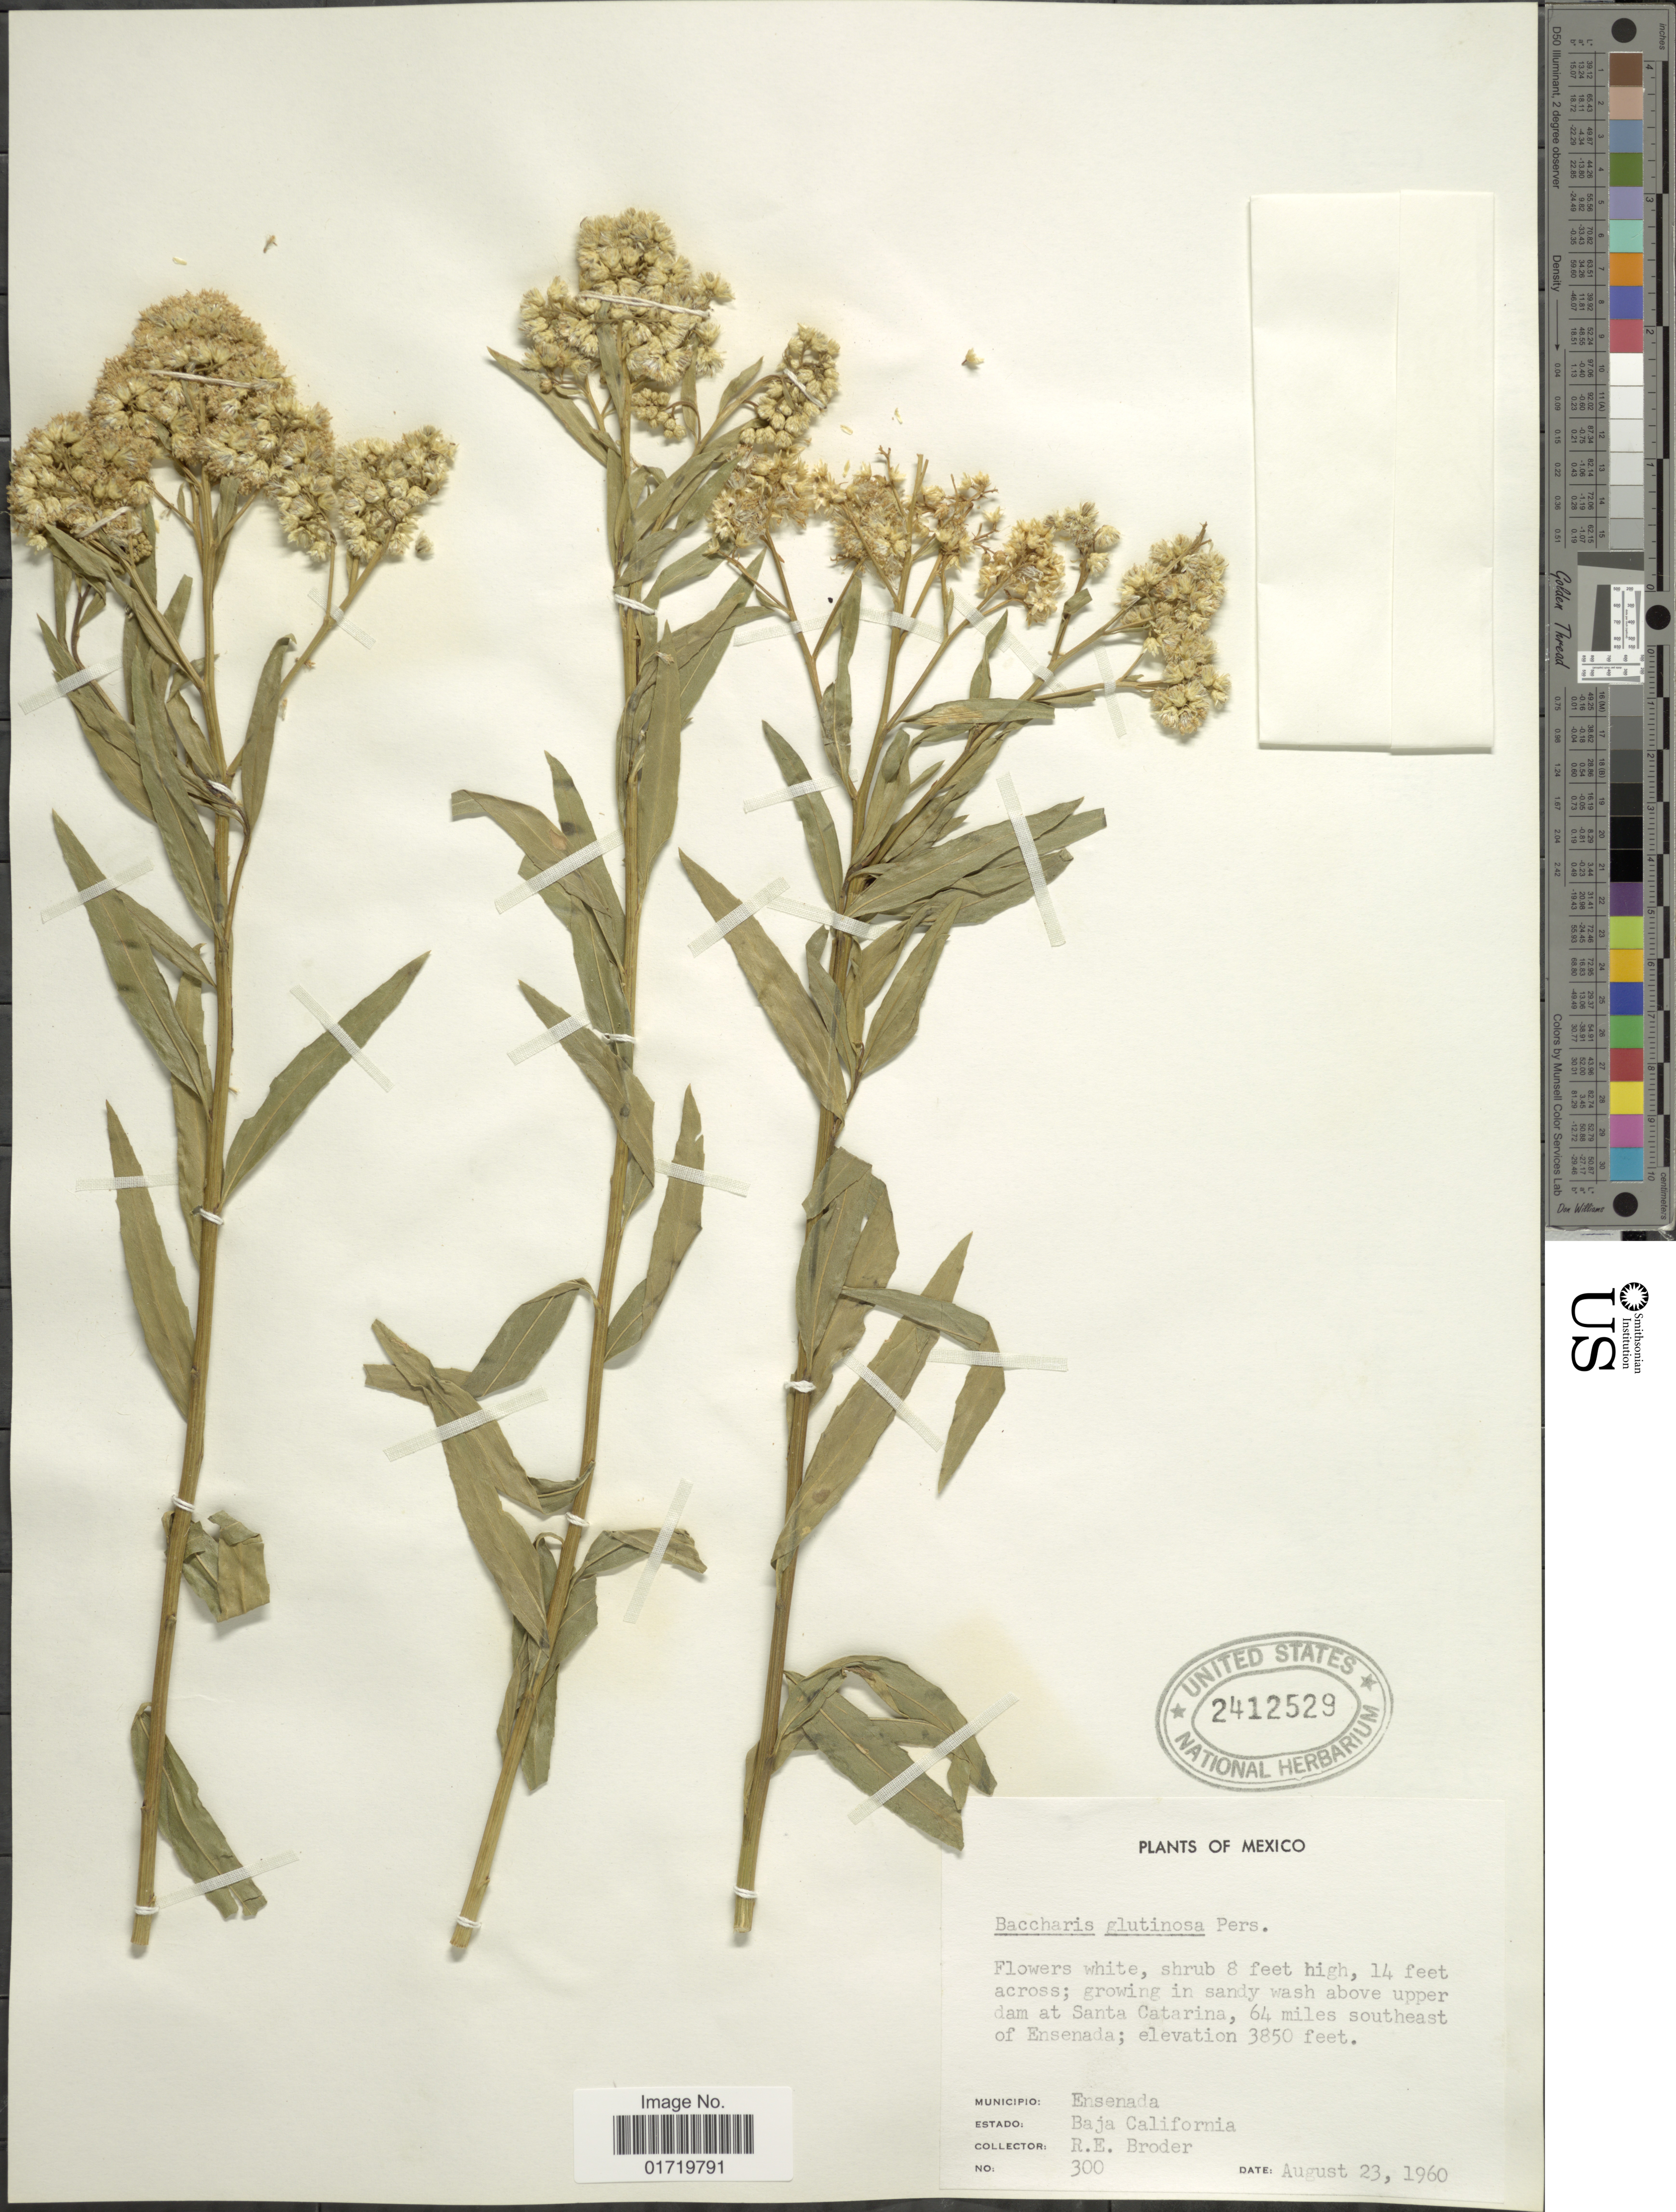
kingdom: Plantae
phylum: Tracheophyta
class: Magnoliopsida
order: Asterales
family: Asteraceae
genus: Baccharis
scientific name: Baccharis salicifolia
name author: (Ruiz & Pav.) Pers.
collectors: R. Broder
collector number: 300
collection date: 1960-08-23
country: Mexico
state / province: Baja California Norte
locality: Growing in sandy wash above upper dam at Santa Catarina, 64 miles southeast of Ensenada, Municipio: Ensenada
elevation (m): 1173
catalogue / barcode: US 2412529